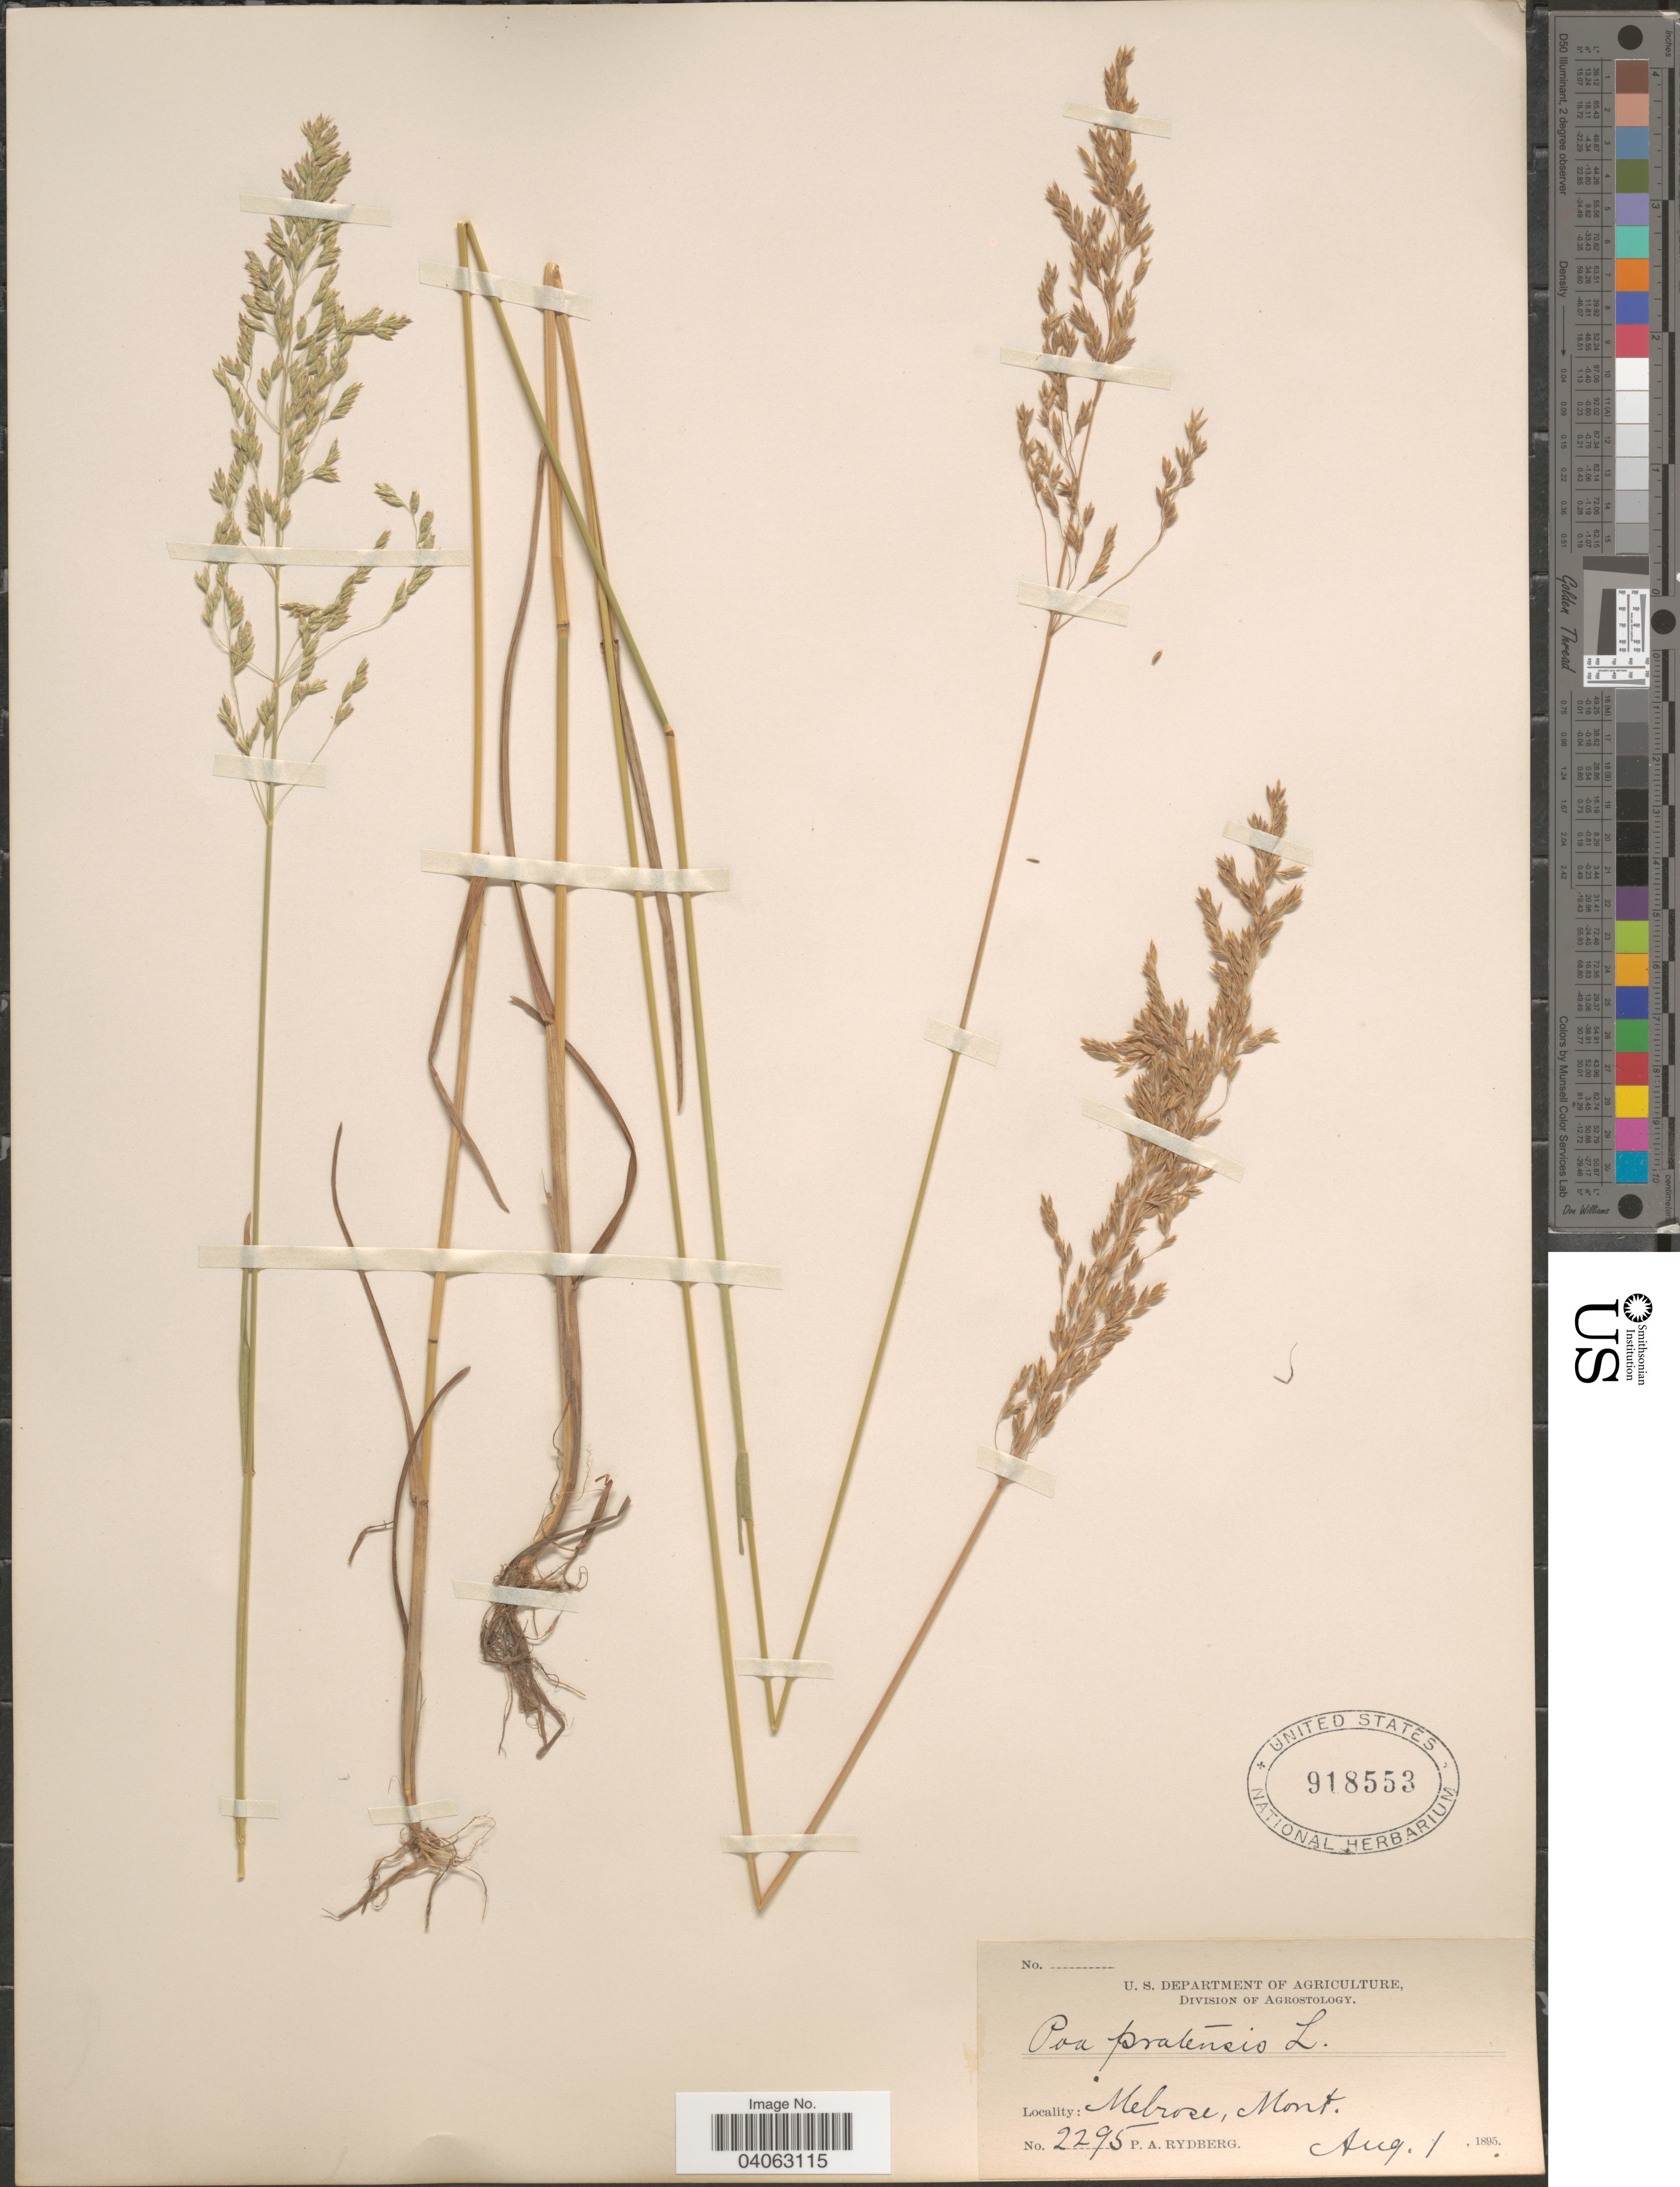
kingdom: Plantae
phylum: Tracheophyta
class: Liliopsida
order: Poales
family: Poaceae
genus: Poa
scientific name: Poa pratensis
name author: L.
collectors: P. A. Rydberg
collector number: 2295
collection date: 1895-08-01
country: United States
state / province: Montana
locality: Melrose.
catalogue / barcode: US 918553